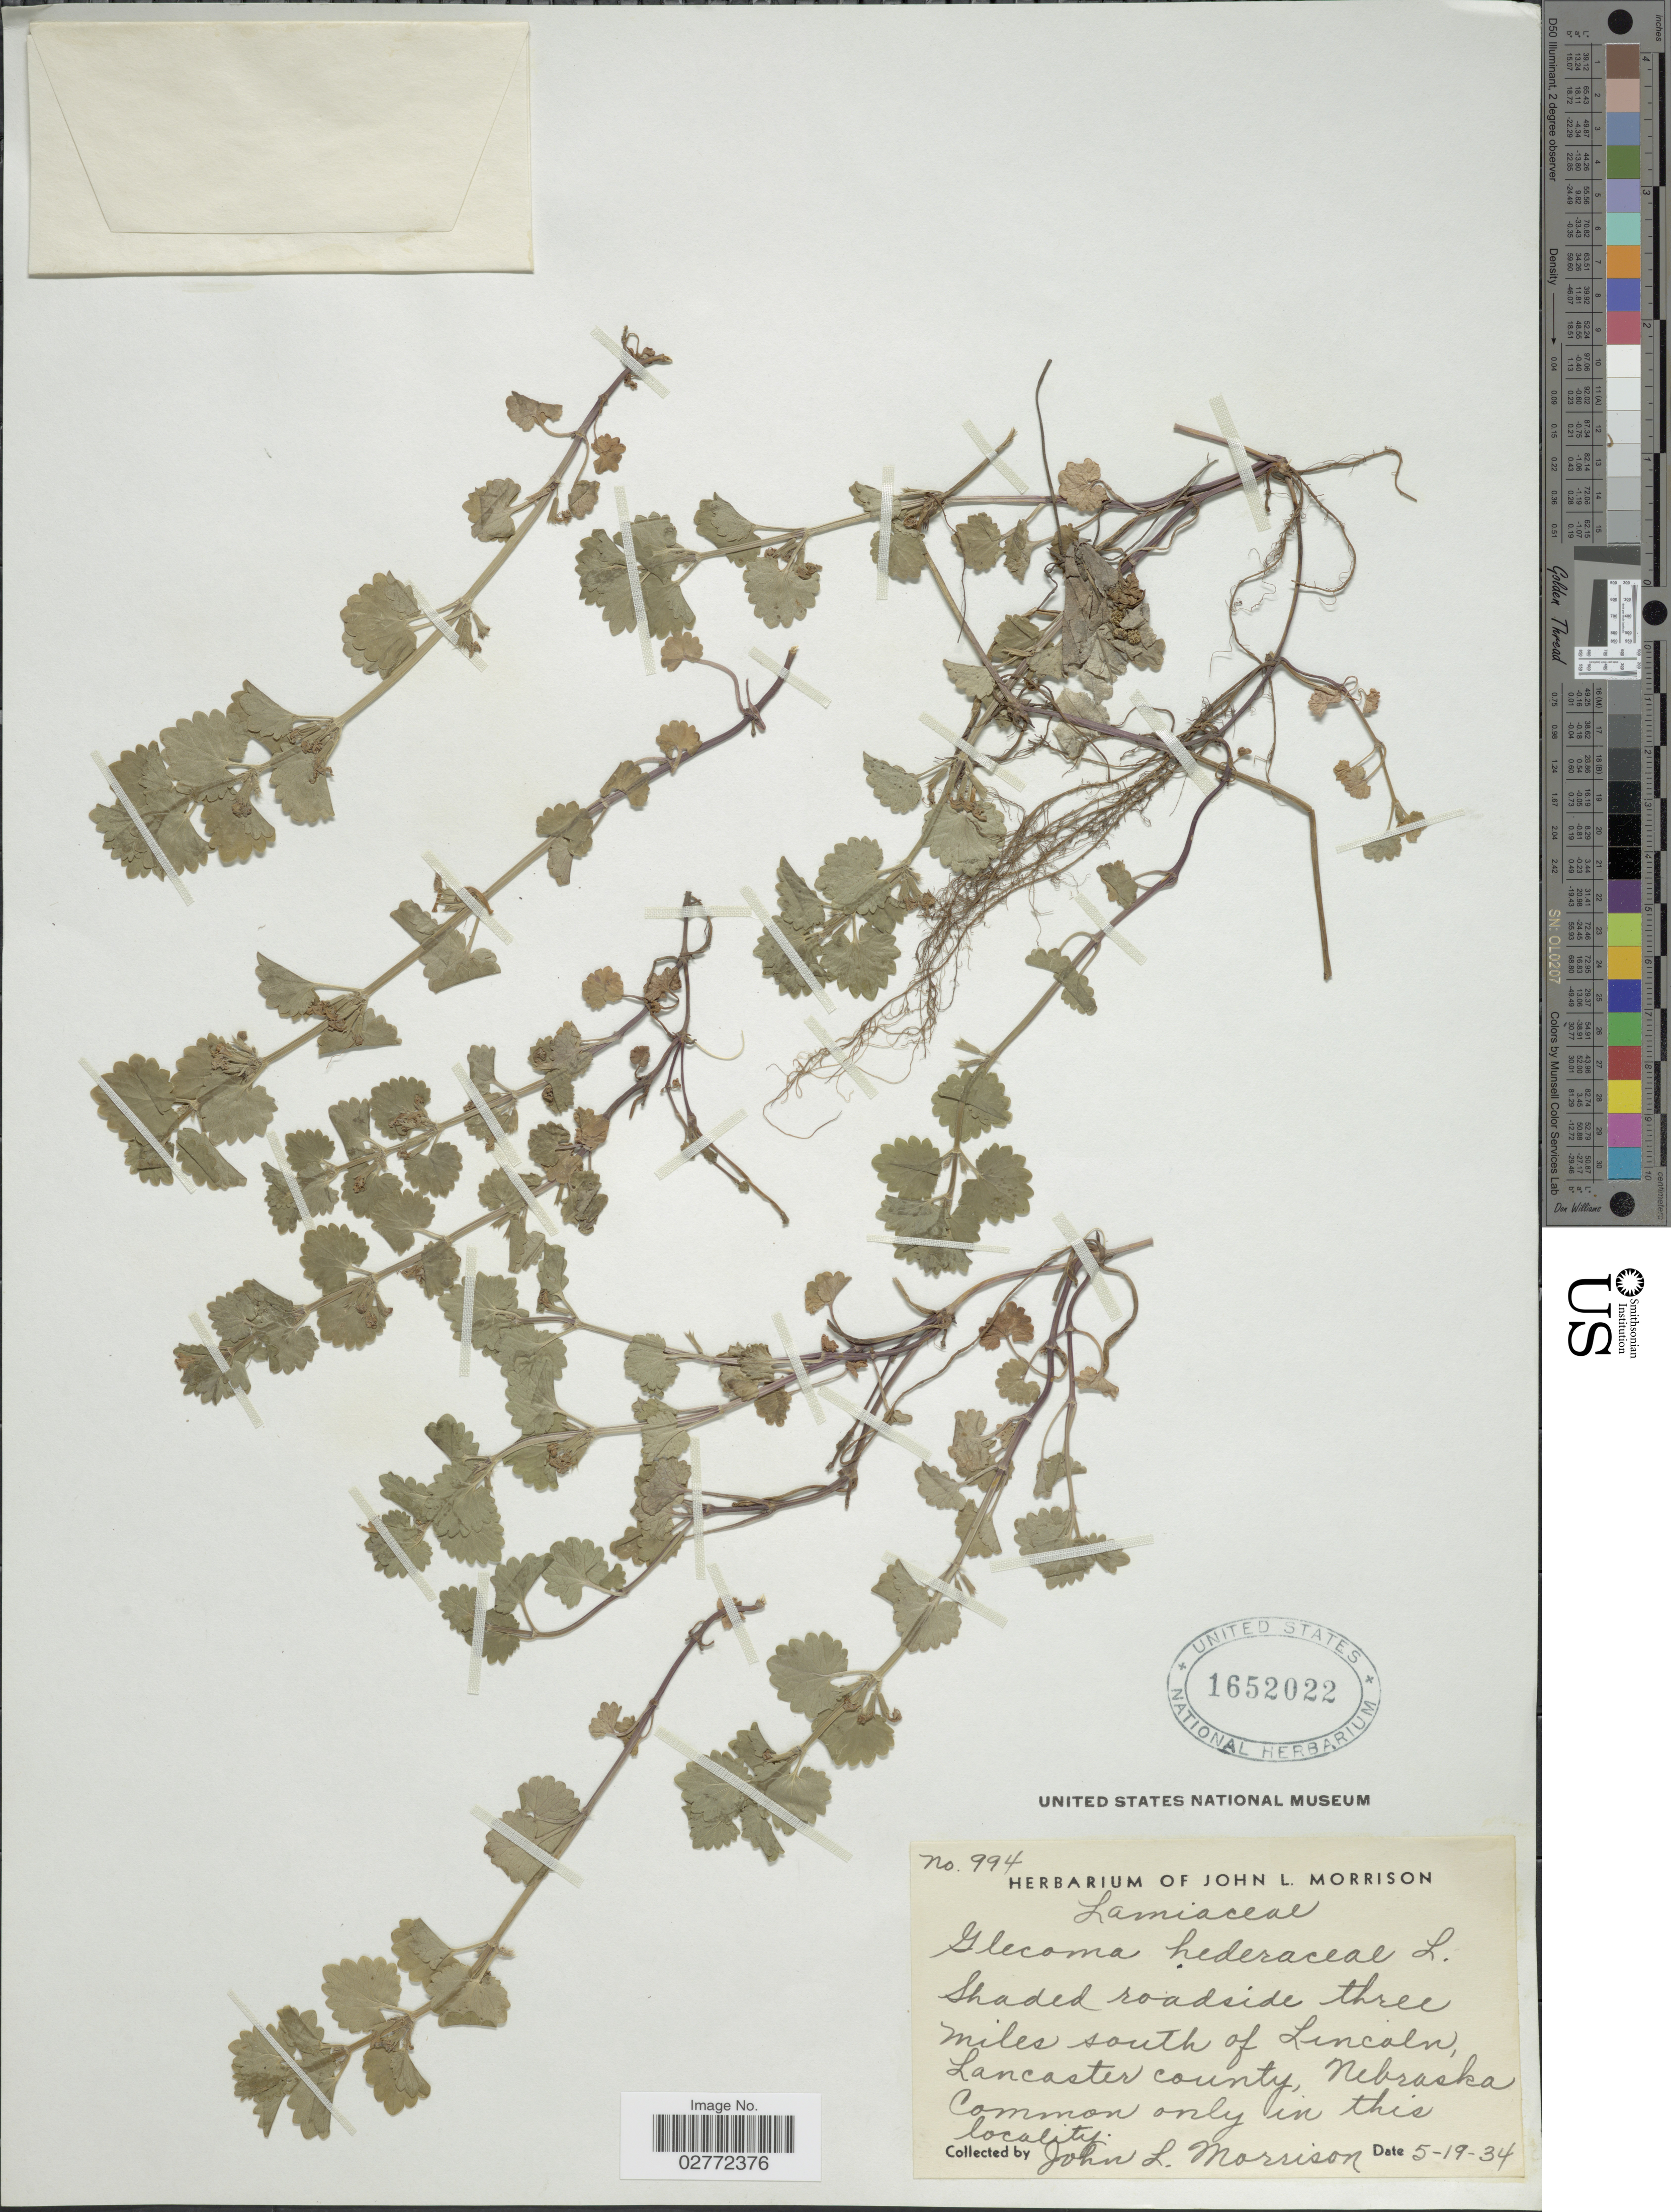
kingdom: Plantae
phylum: Tracheophyta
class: Magnoliopsida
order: Lamiales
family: Lamiaceae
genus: Glechoma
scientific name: Glechoma hederacea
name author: L.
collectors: J. Morrison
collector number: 994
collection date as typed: Transcribed d/m/y: 19/5/34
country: United States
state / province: Nebraska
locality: Shaded roadside three miles south of Lincoln, Lancaster county. Common only in this locality.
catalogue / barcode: US 1652022